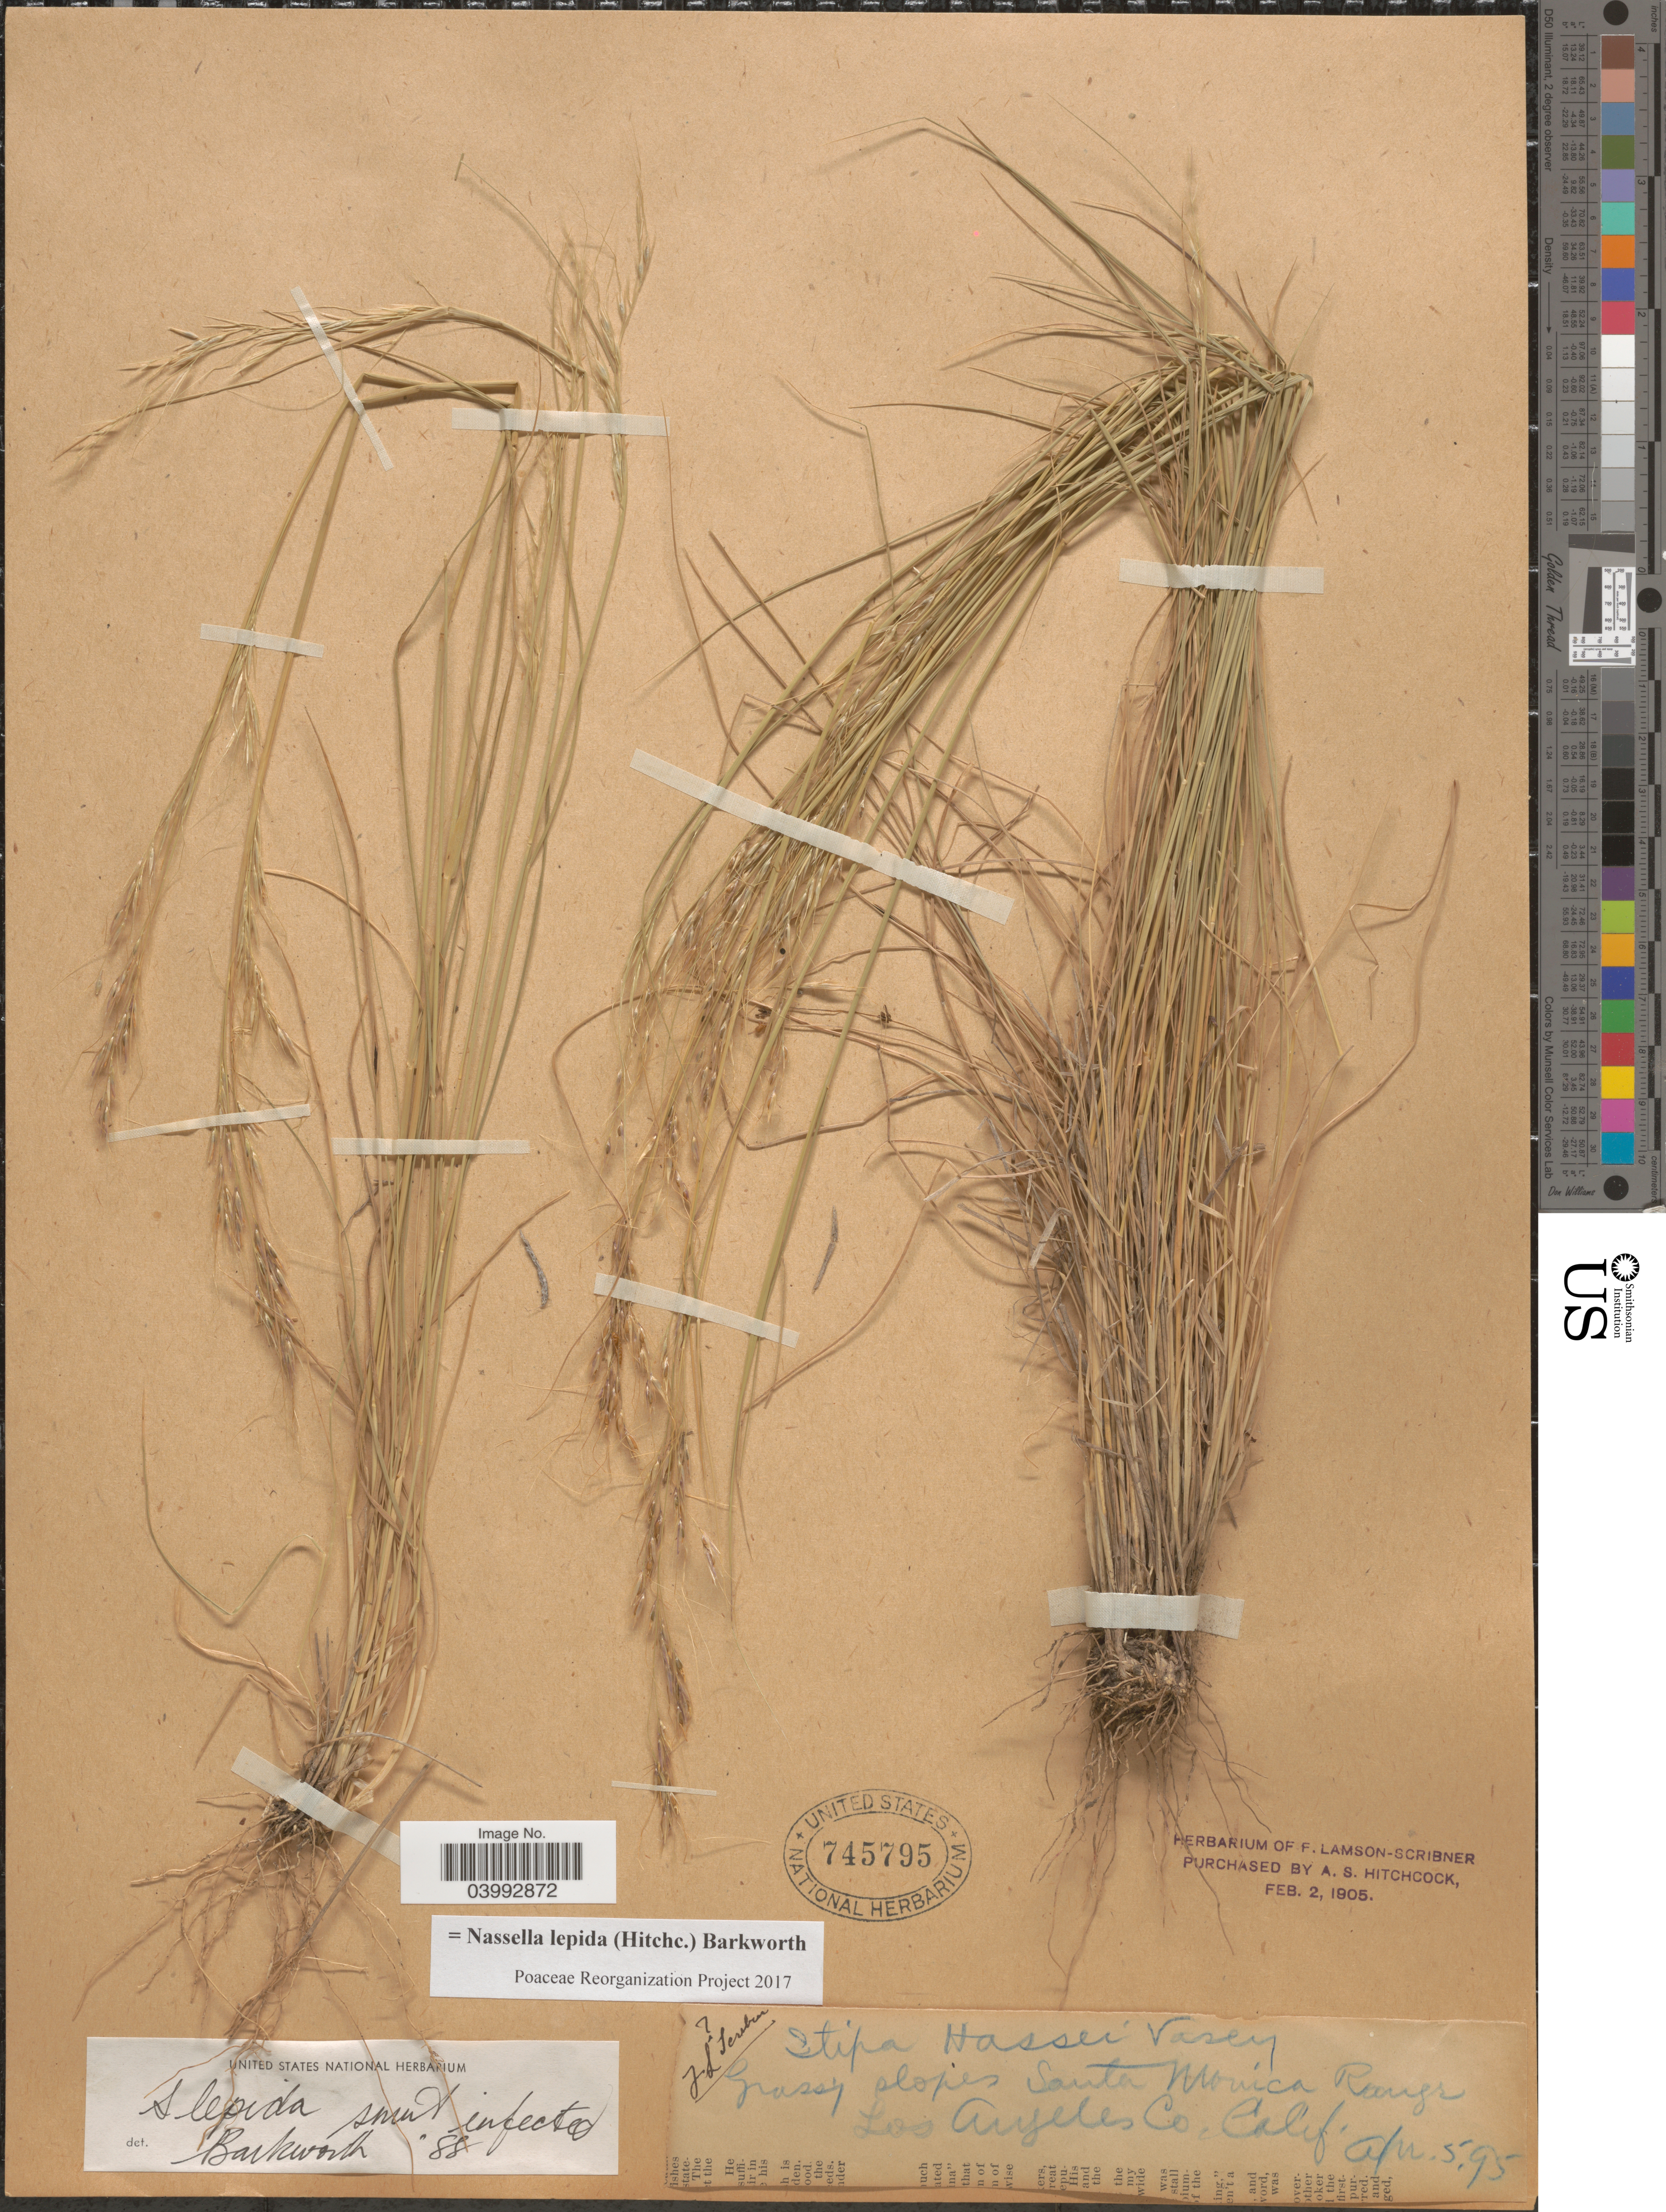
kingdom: Plantae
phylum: Tracheophyta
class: Liliopsida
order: Poales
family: Poaceae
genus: Nassella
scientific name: Nassella lepida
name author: (Hitchc.) Barkworth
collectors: F. Scribner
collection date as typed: Transcribed d/m/y: 5/4/95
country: United States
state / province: California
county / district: Los Angeles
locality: Grassy slopes. Santa Monica Range. Los Angeles Co.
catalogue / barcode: US 745795